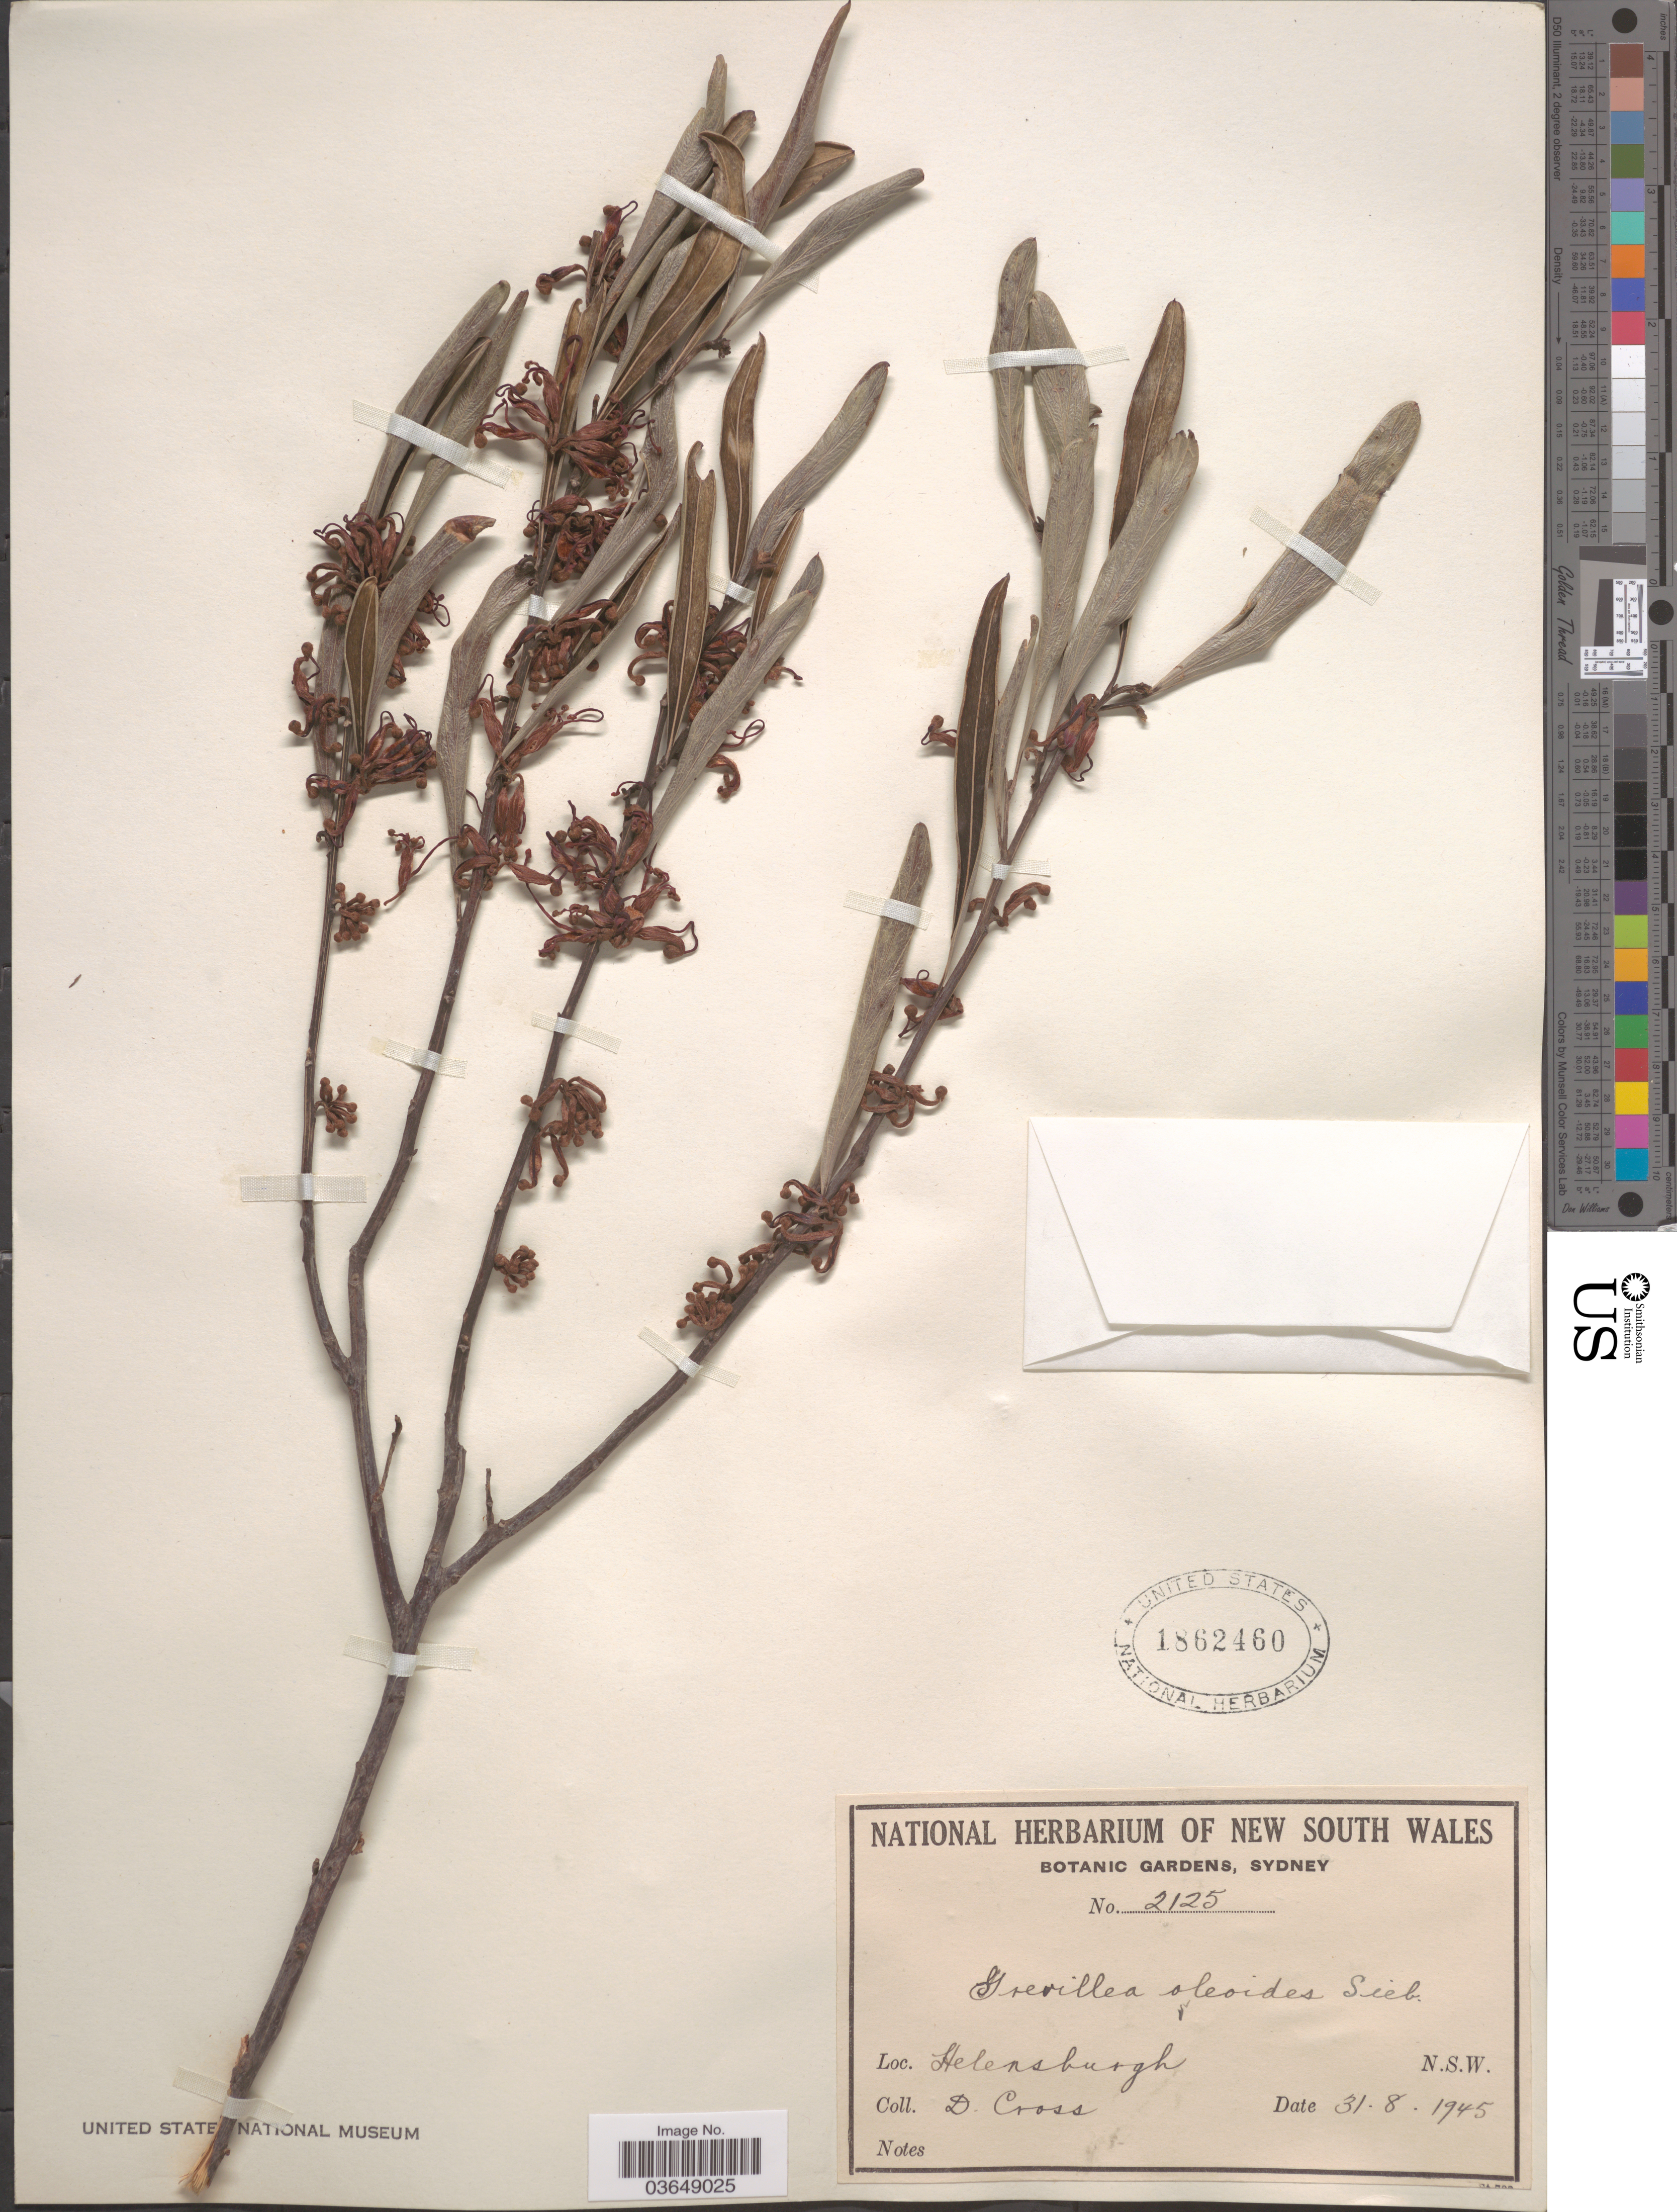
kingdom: Plantae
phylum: Tracheophyta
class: Magnoliopsida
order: Proteales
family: Proteaceae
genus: Grevillea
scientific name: Grevillea oleoides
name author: Sieber ex Schult.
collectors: D. Cross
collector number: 2125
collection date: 1945-08-31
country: Australia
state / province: New South Wales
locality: Helensburgh.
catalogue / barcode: US 1862460